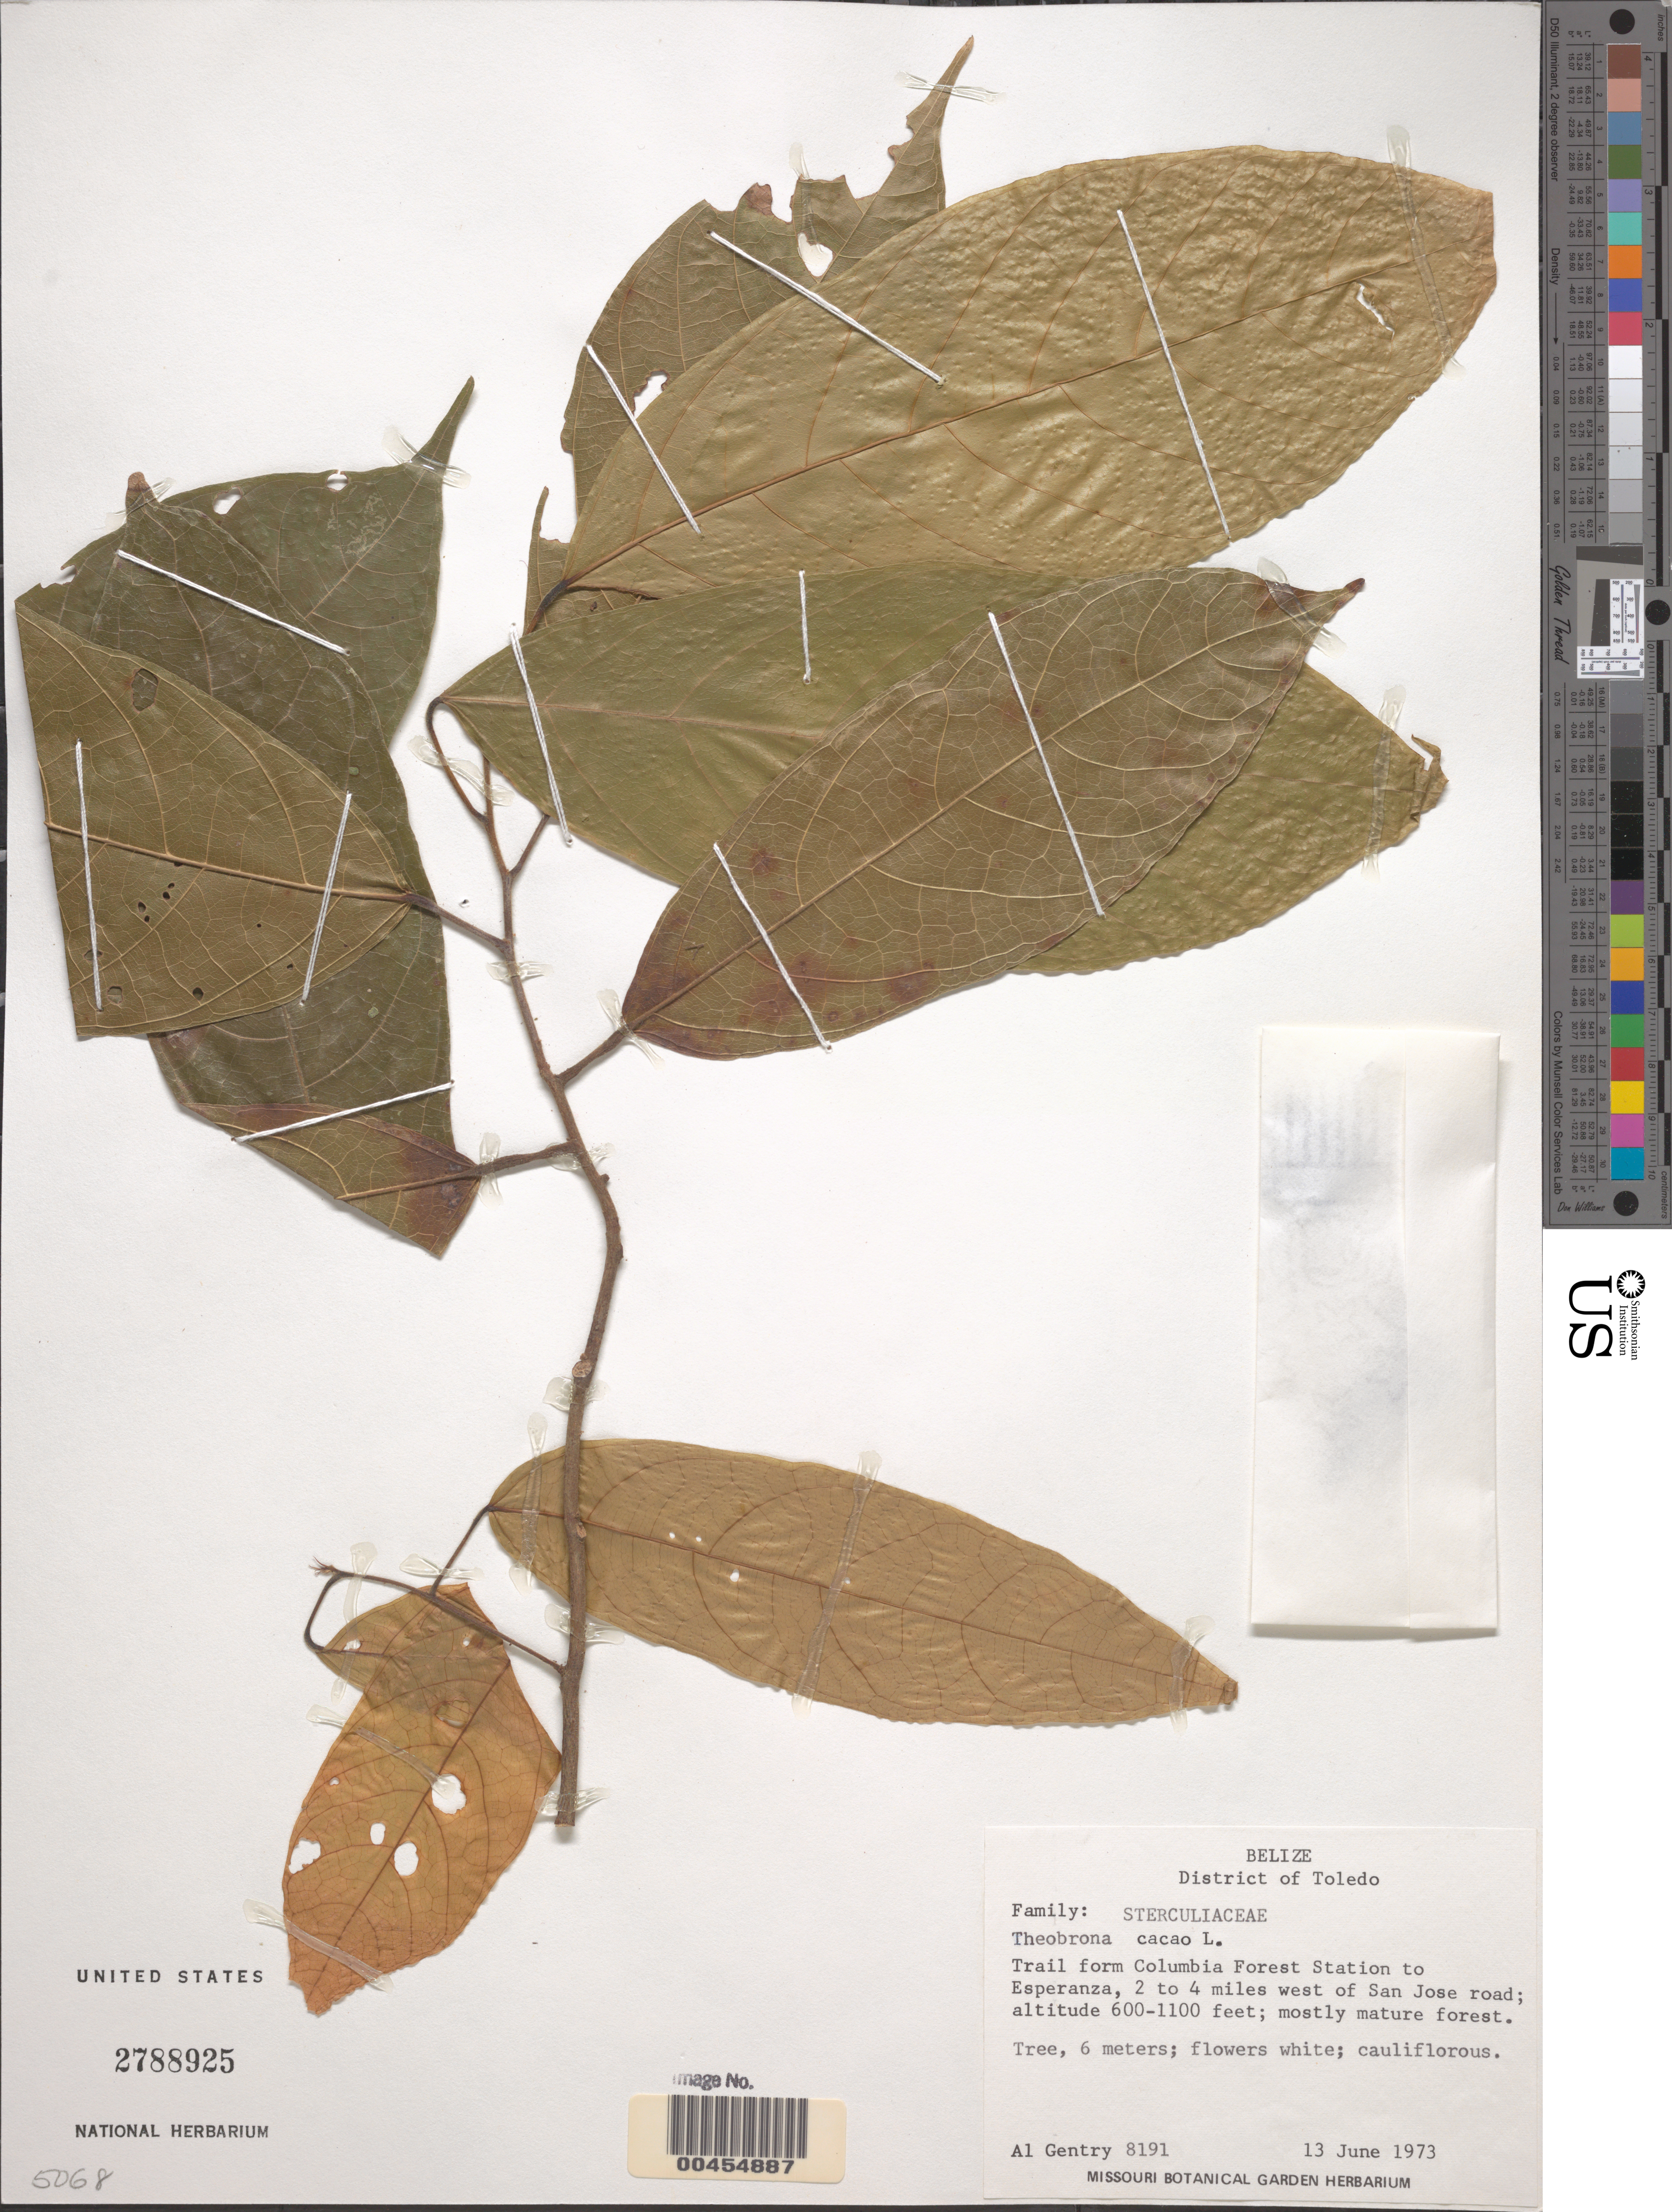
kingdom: Plantae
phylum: Tracheophyta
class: Magnoliopsida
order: Malvales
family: Malvaceae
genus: Theobroma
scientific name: Theobroma cacao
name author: L.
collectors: A. H. Gentry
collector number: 8191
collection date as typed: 13 Jun 1973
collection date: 1973-06-13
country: Belize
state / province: Toledo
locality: Trail from Columbia Forest Station to Esperanza; 2 to 4 mi. W of San Jose Rd.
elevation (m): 183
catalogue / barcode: US 2788925